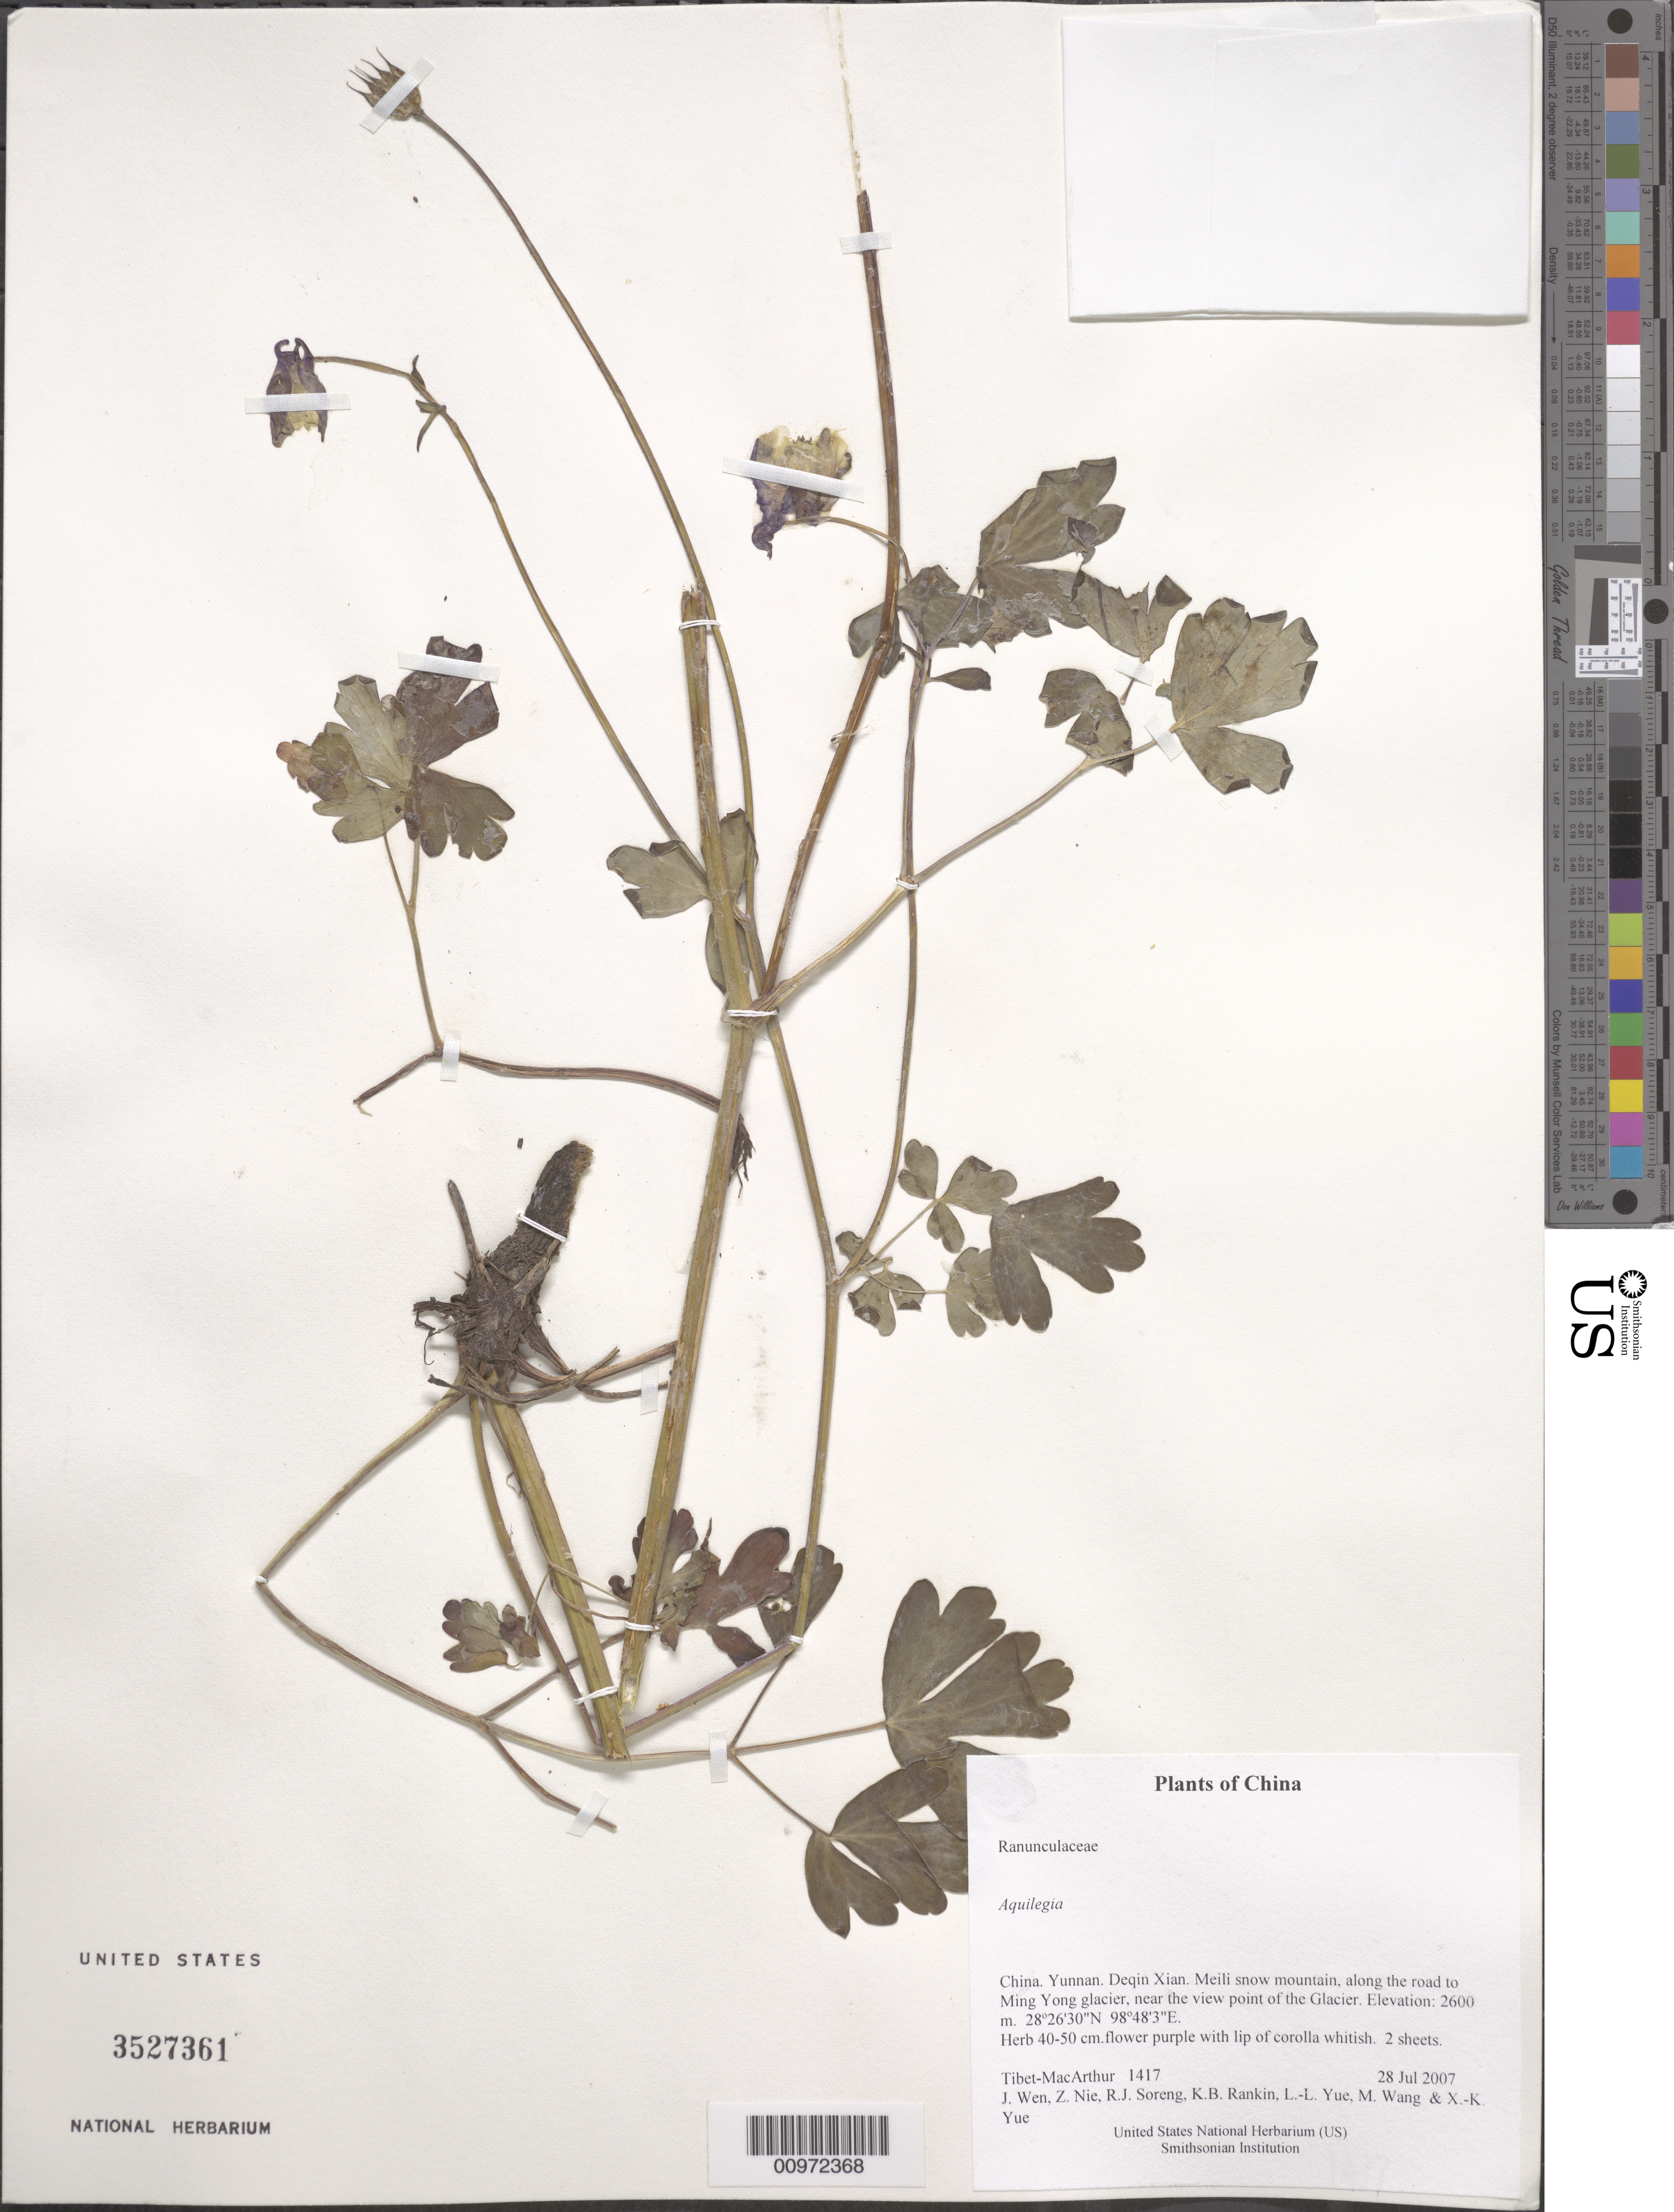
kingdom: Plantae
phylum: Tracheophyta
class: Magnoliopsida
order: Ranunculales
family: Ranunculaceae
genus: Aquilegia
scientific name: Aquilegia sp.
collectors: Tibet-MacArthur, J. Wen, Z. Nie, R. J. Soreng, K. Rankin, L. Yue, M. Wang & X. Yue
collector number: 1417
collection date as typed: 28 Jul 2007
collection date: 2007-07-28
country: China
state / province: Yunnan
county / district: Deqin Xian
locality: Meili snow mountain, along the road to Ming Yong glacier, near the view point of the Glacier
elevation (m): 2600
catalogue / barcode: US 3527361